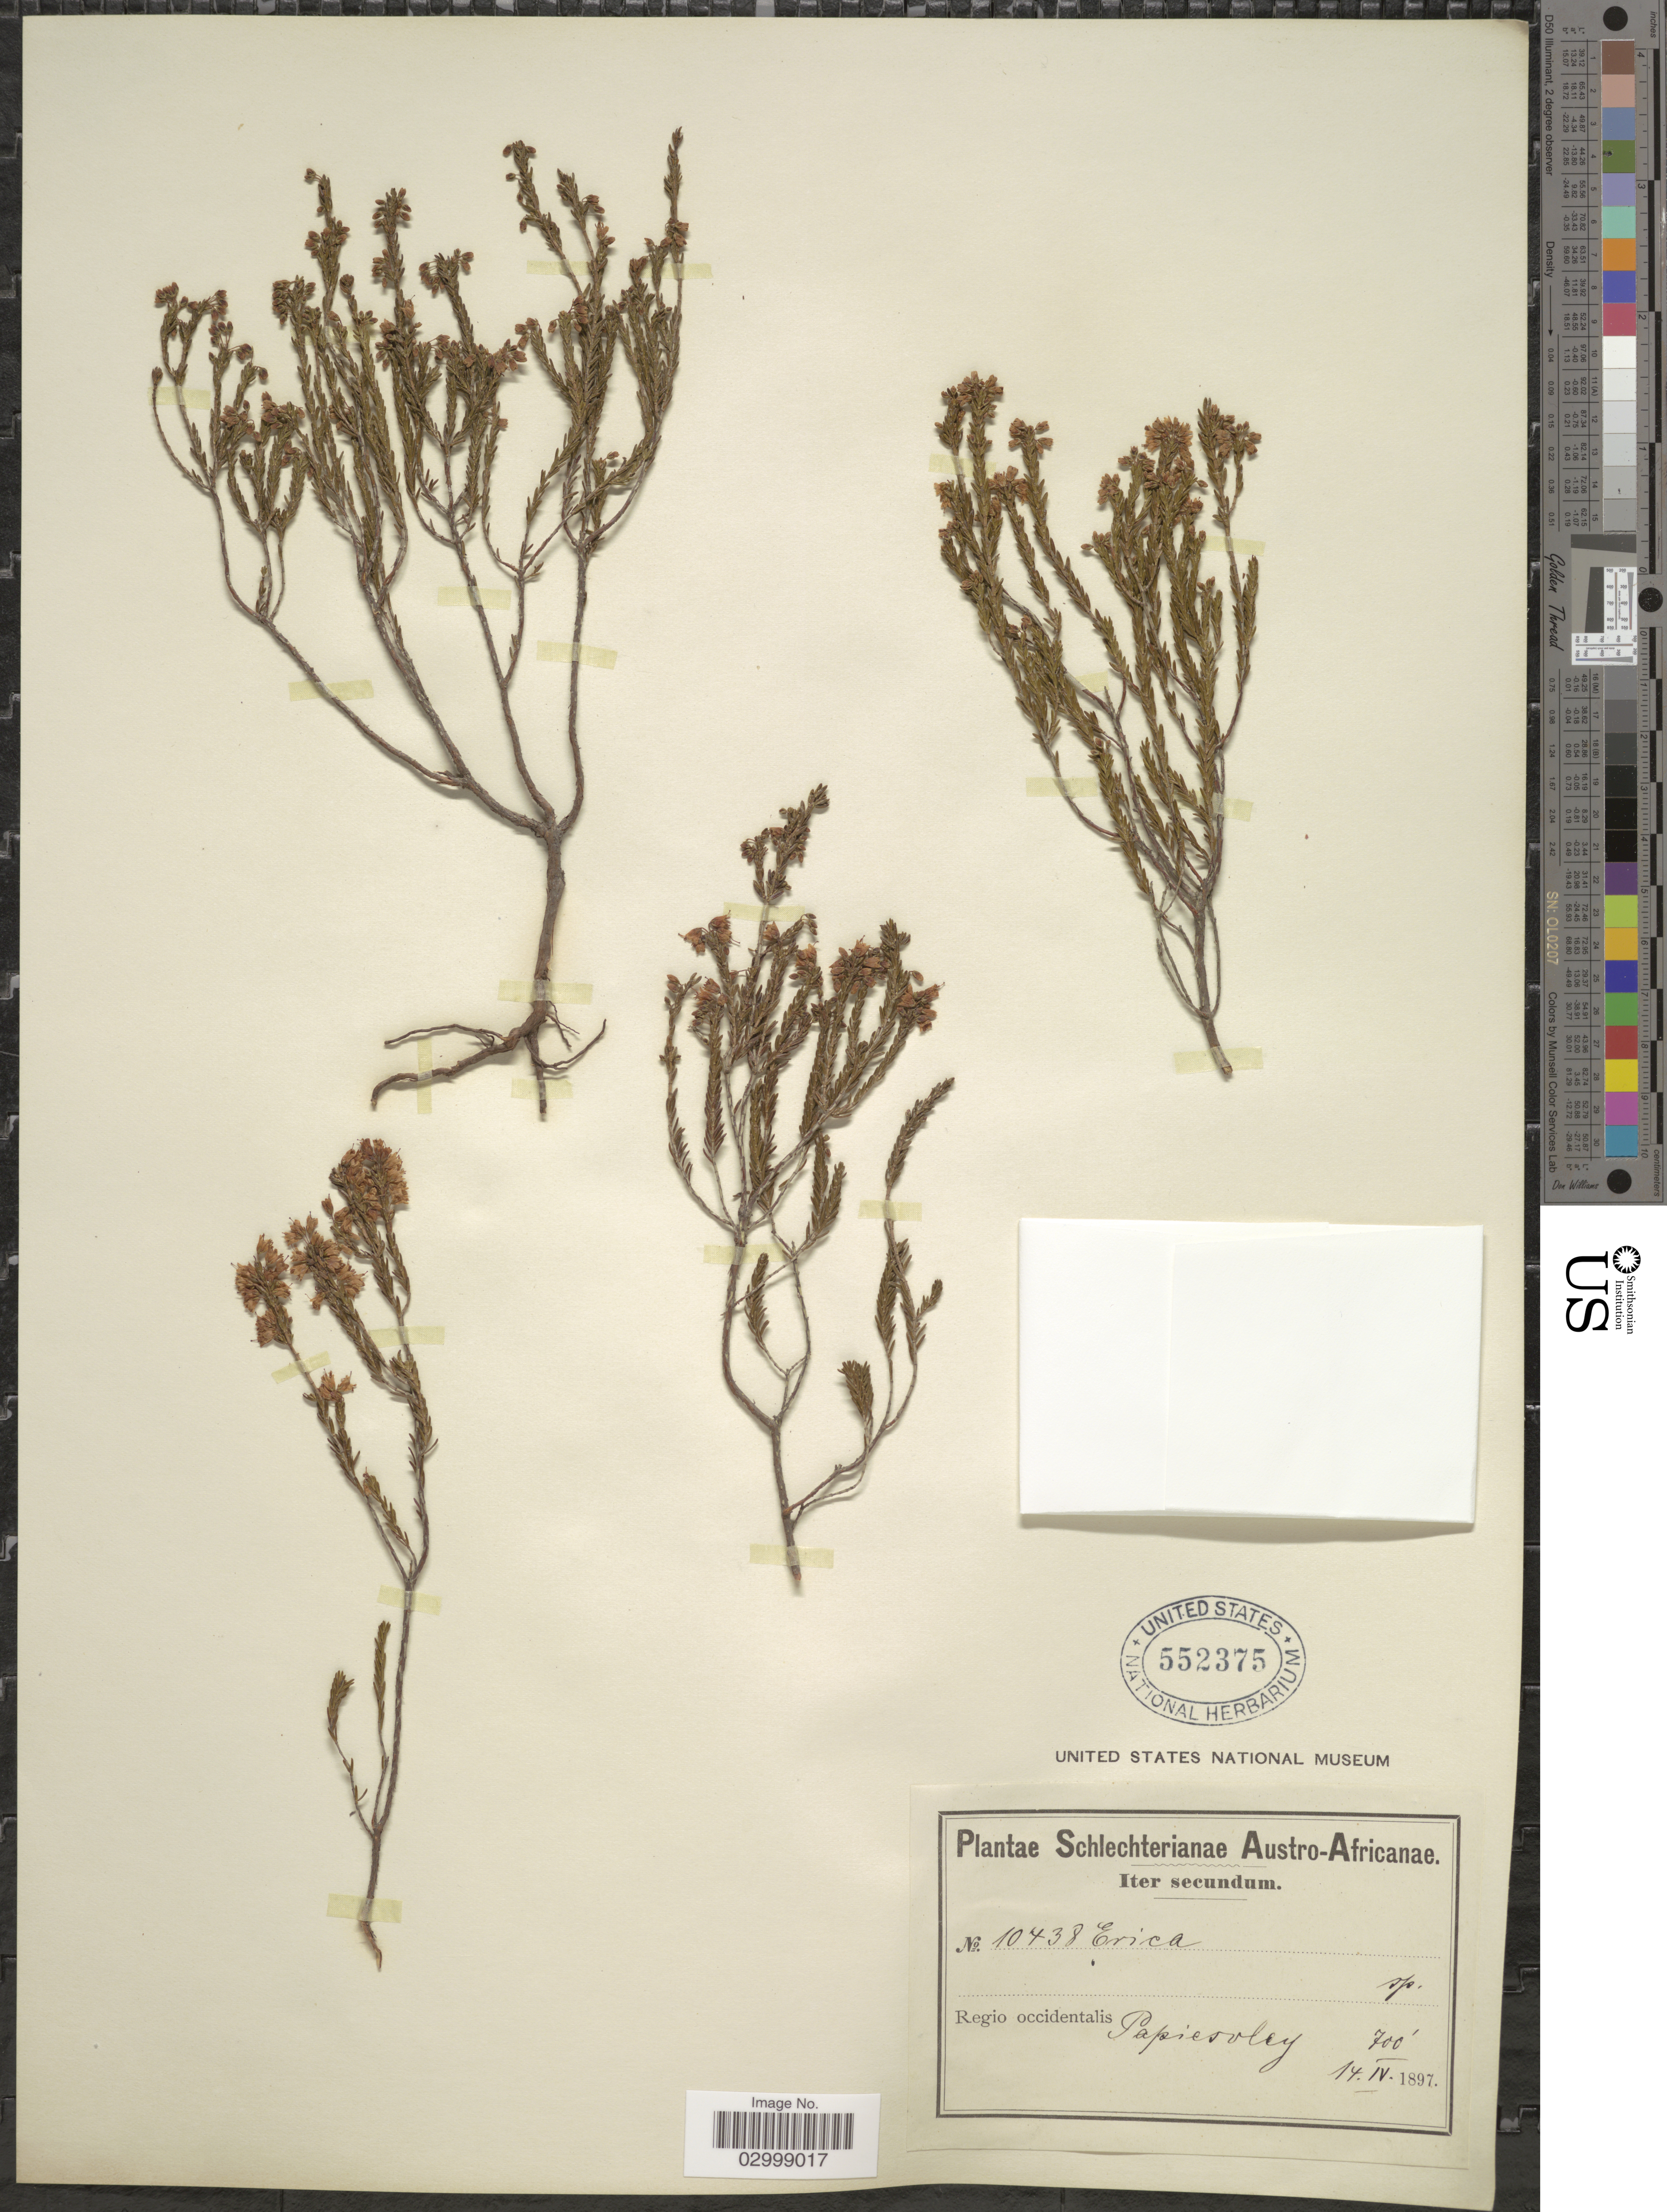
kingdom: Plantae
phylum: Tracheophyta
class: Magnoliopsida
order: Ericales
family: Ericaceae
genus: Erica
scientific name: Erica sp.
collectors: Schlechter, --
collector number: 10438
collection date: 1897-04-14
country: South Africa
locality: Austro-Africanae, Regio occidentalis, Papiesvley.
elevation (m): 213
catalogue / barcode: US 552375